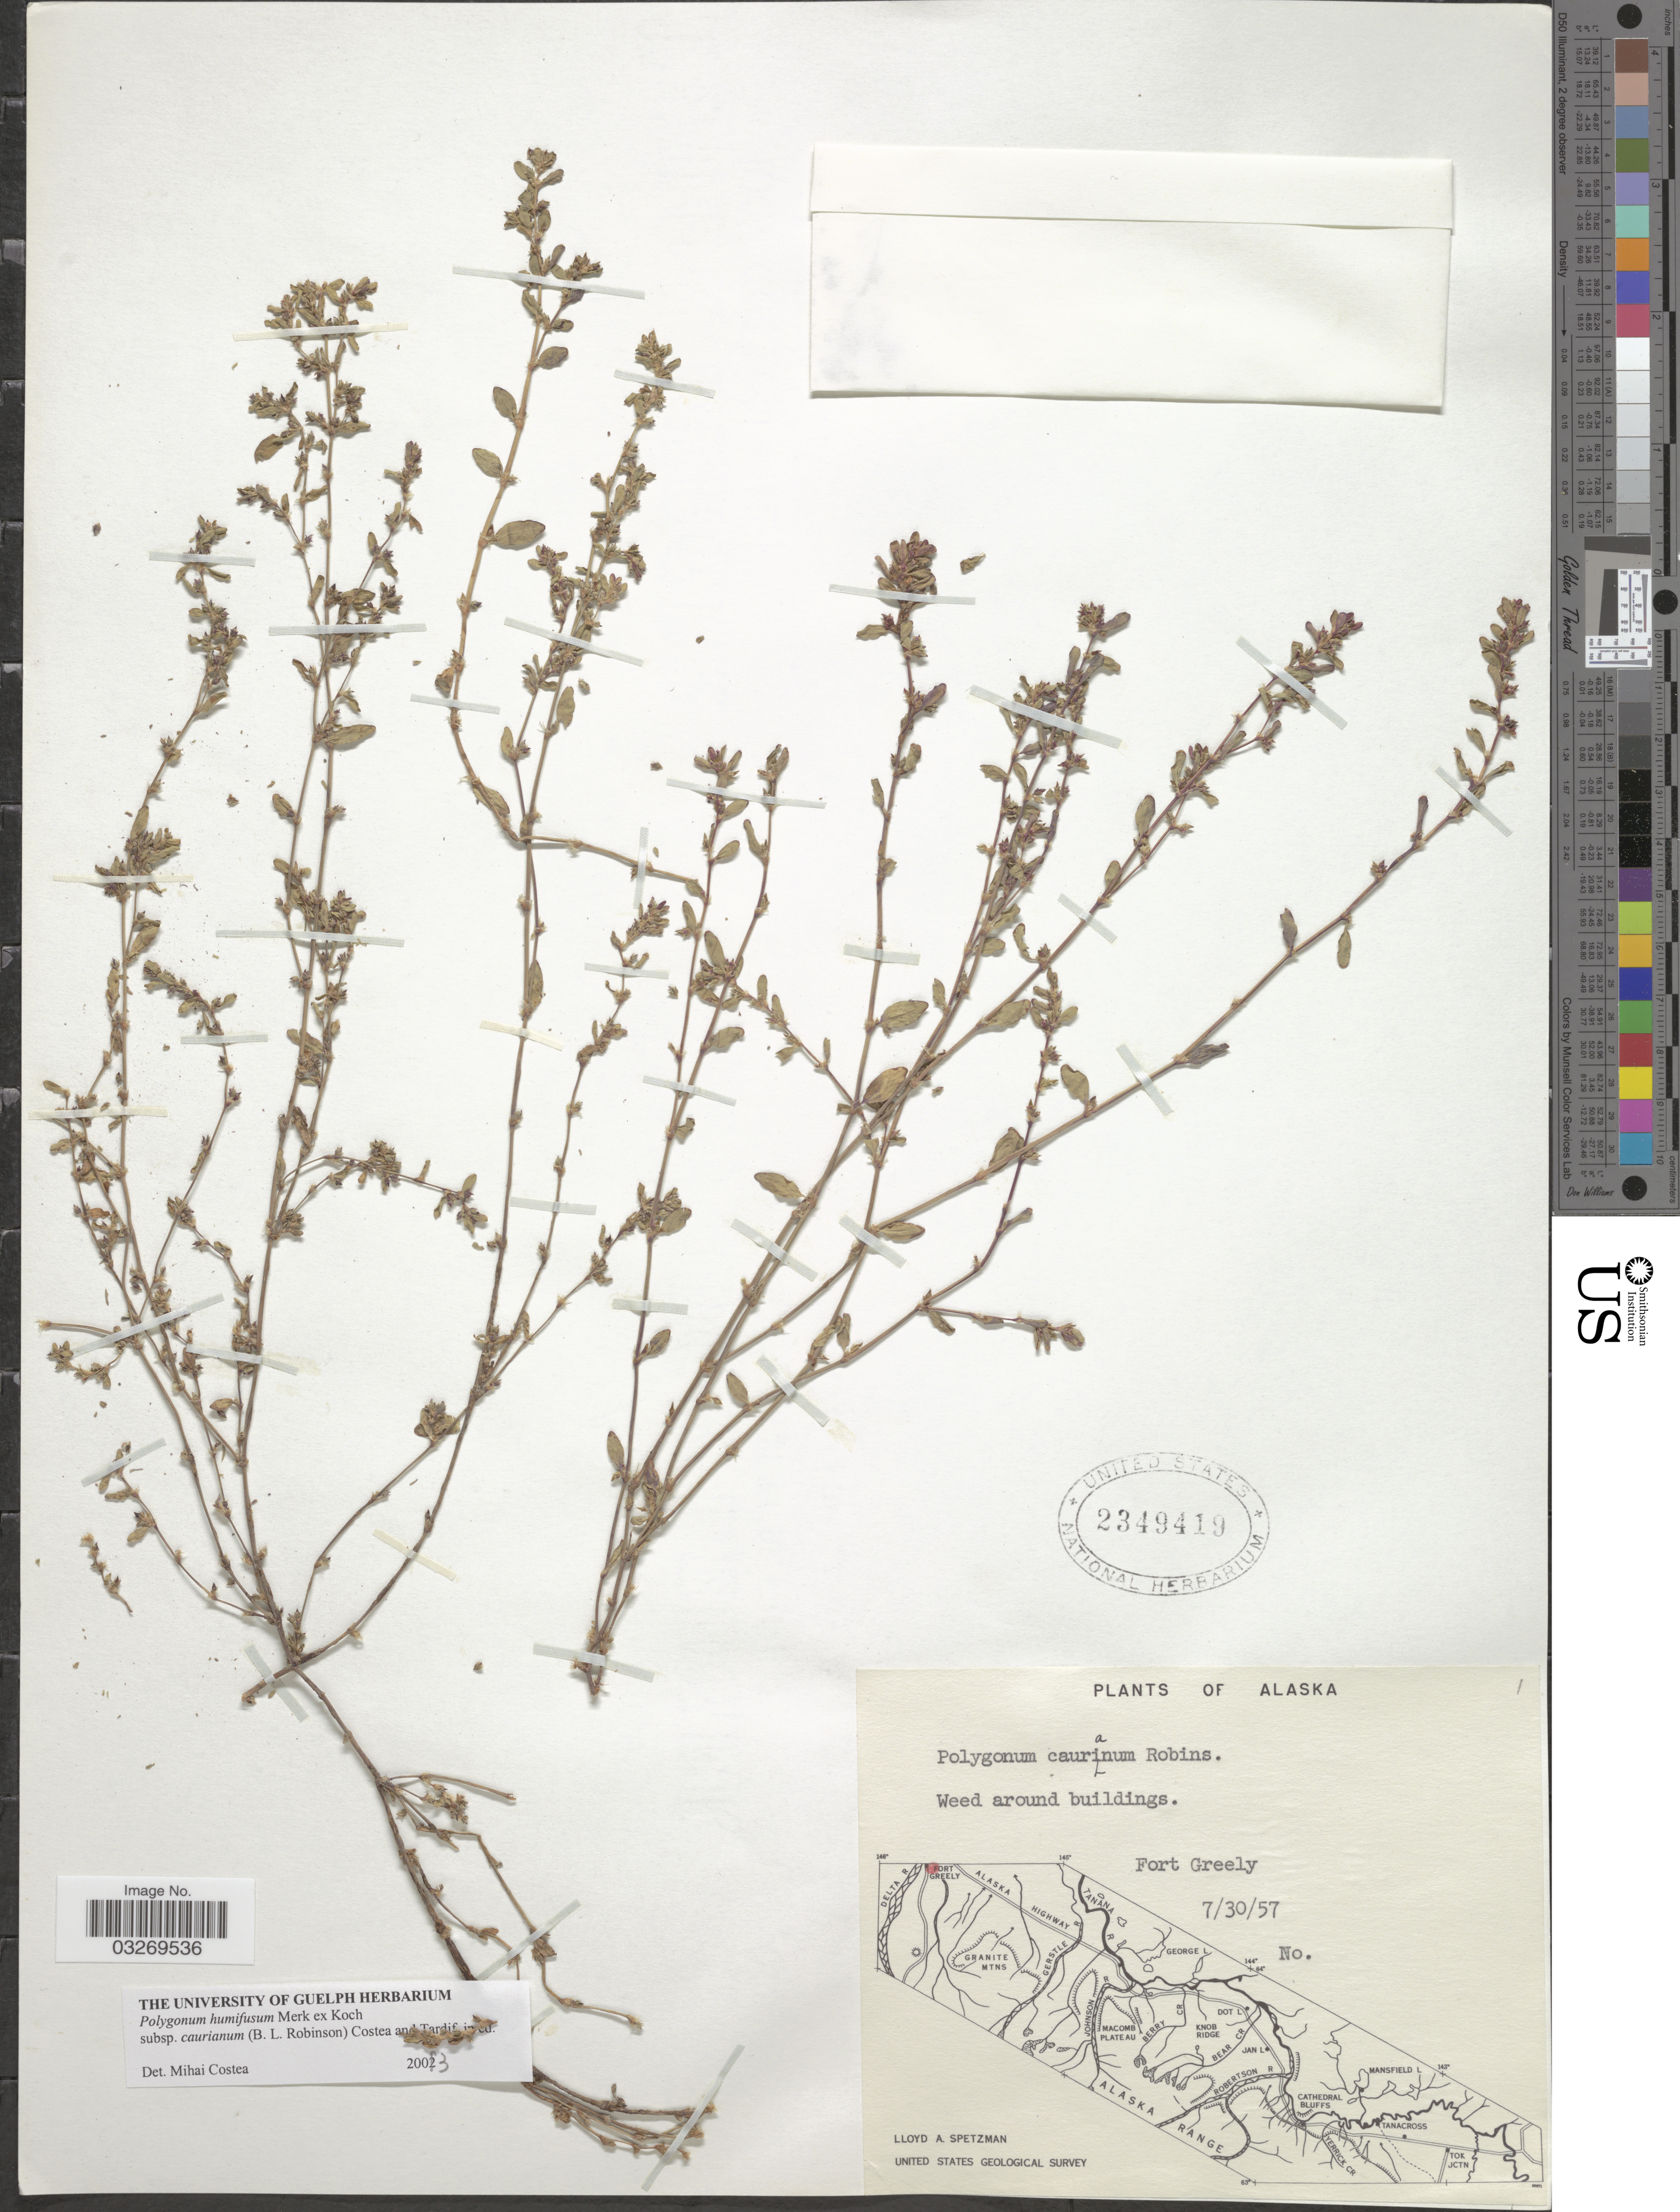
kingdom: Plantae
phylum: Tracheophyta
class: Magnoliopsida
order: Caryophyllales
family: Polygonaceae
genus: Polygonum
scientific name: Polygonum humifusum subsp. caurianum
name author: (B.L. Rob.) Costea & Tardif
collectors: L. Spetzman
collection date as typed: Transcribed d/m/y: 30/7/57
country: United States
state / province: Alaska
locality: Fort Greely.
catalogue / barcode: US 2349419